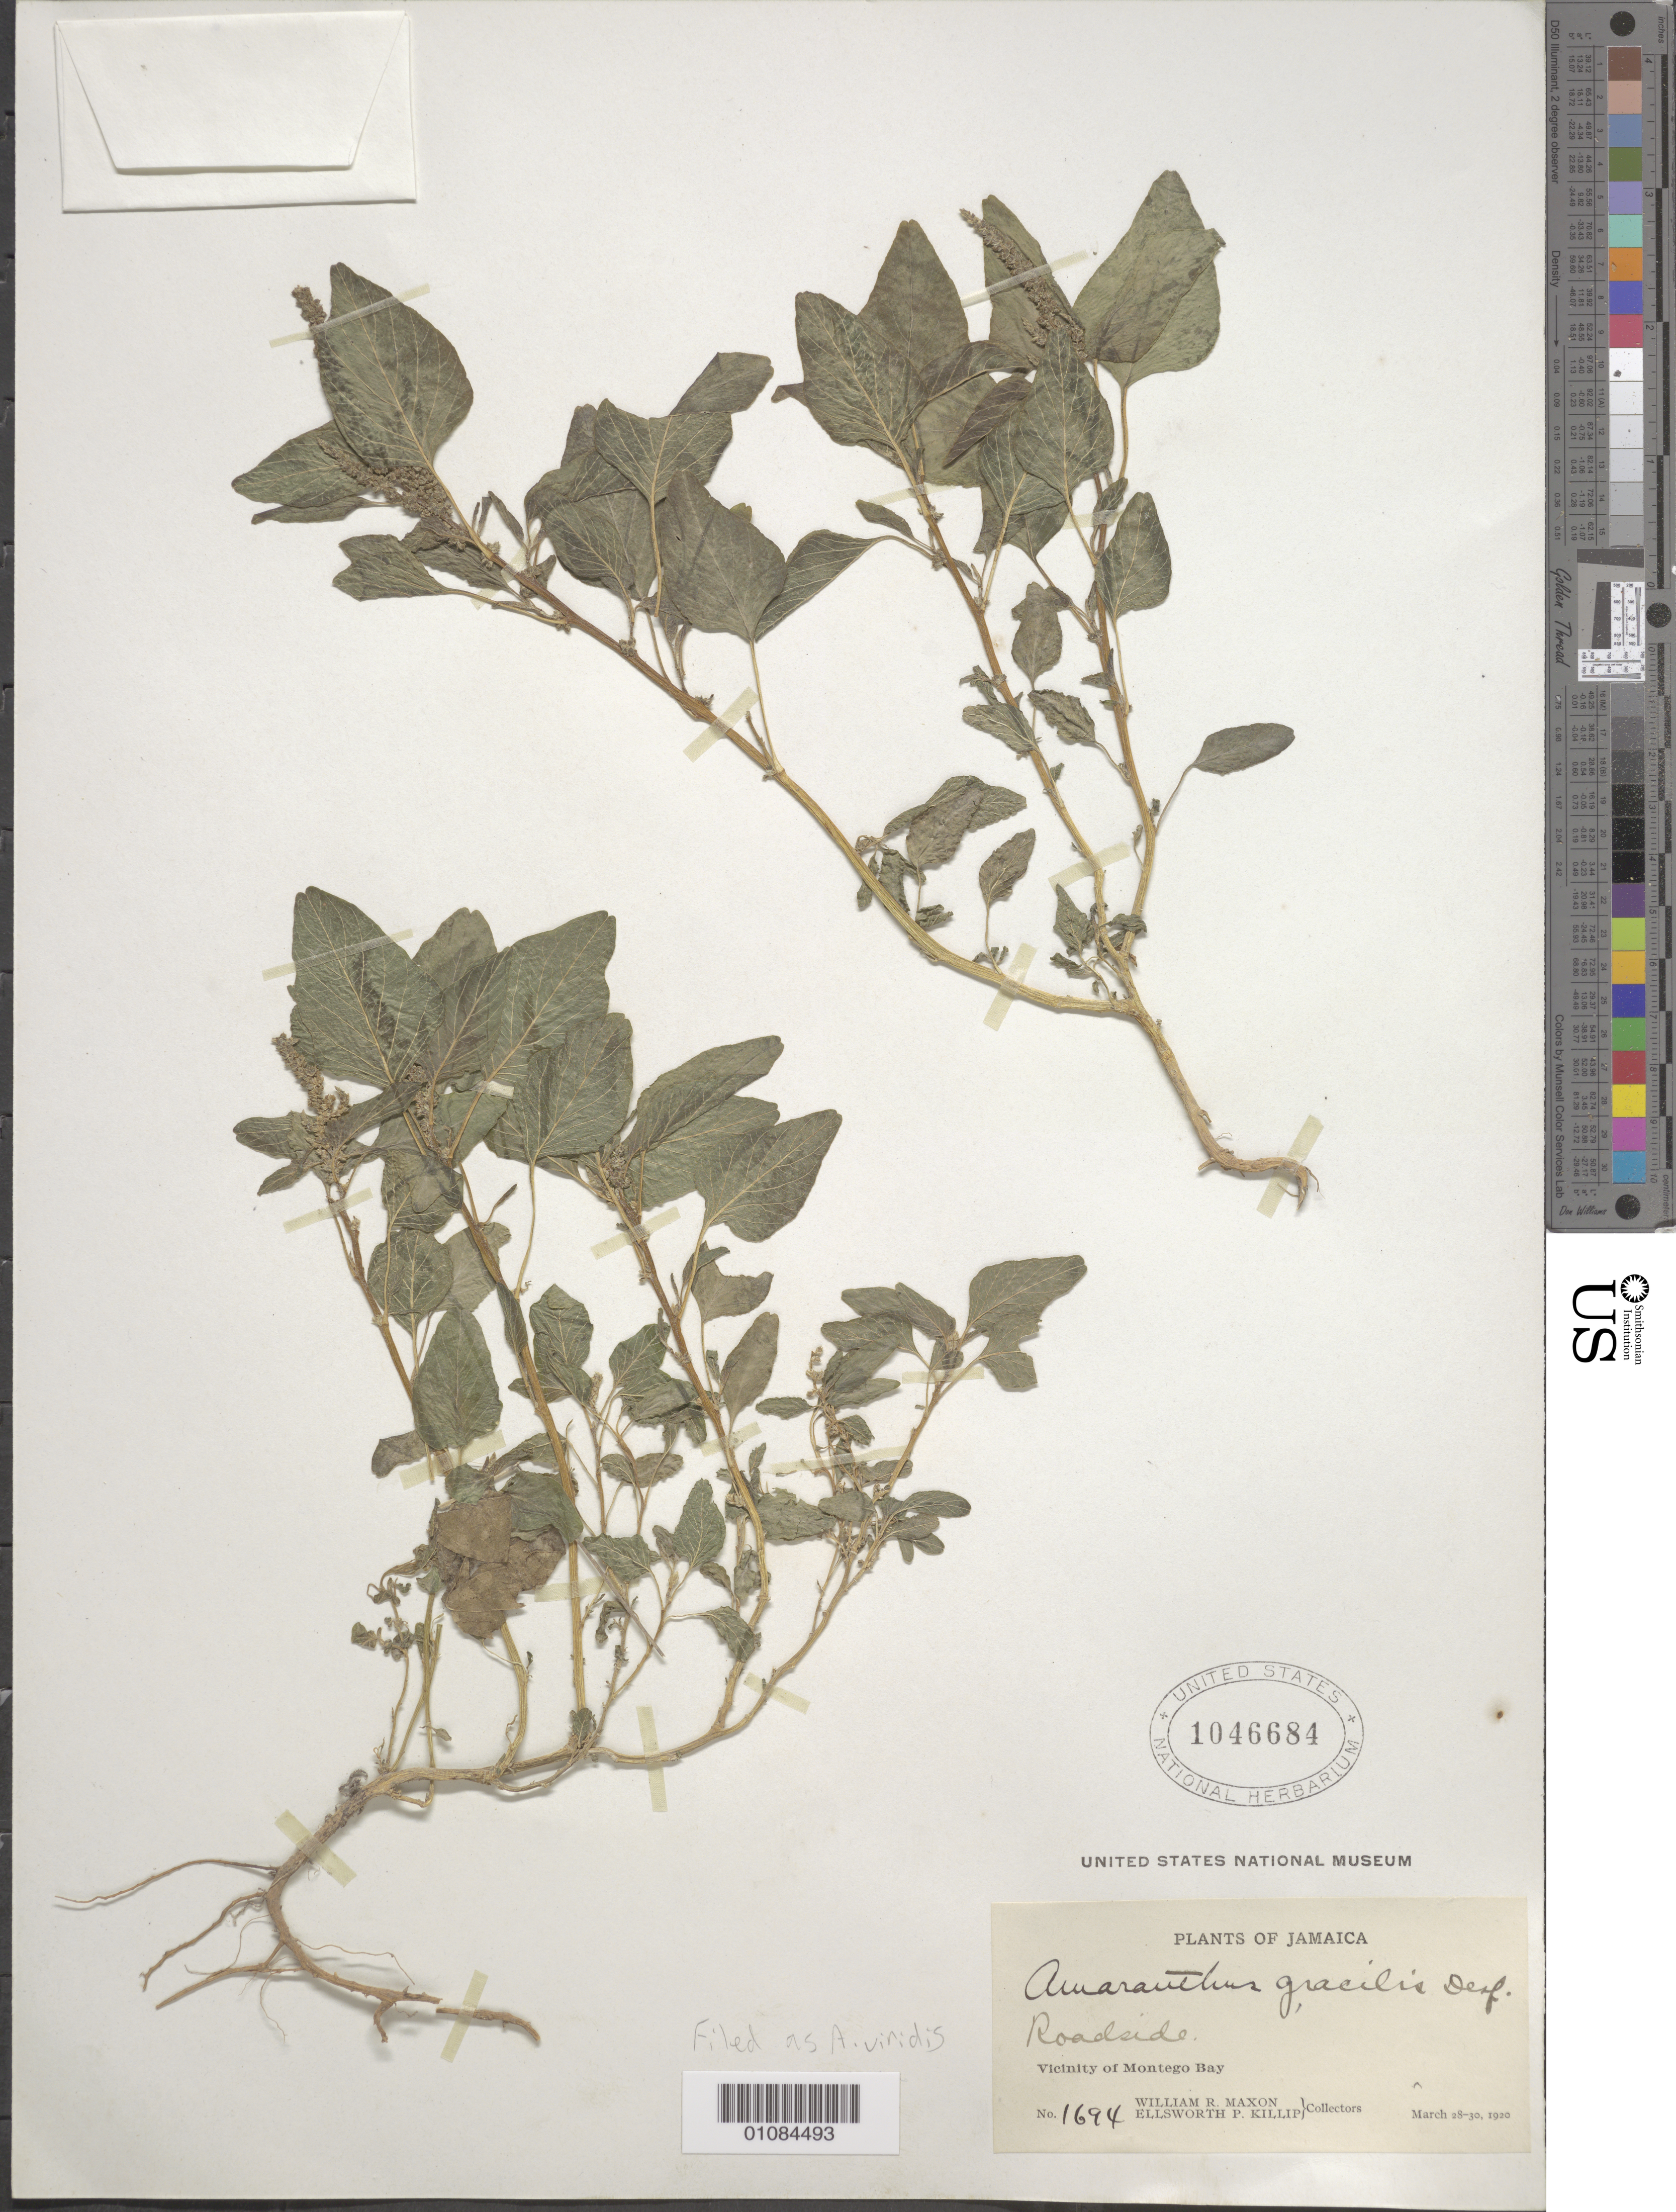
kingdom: Plantae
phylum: Tracheophyta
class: Magnoliopsida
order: Caryophyllales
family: Amaranthaceae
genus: Amaranthus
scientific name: Amaranthus viridis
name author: L.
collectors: W. R. Maxon & E. P. Killip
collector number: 1694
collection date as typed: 28 Mar 1930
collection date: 1930-03-28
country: Jamaica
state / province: Saint James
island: Jamaica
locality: Vicinity of Montego Bay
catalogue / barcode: US 1046684